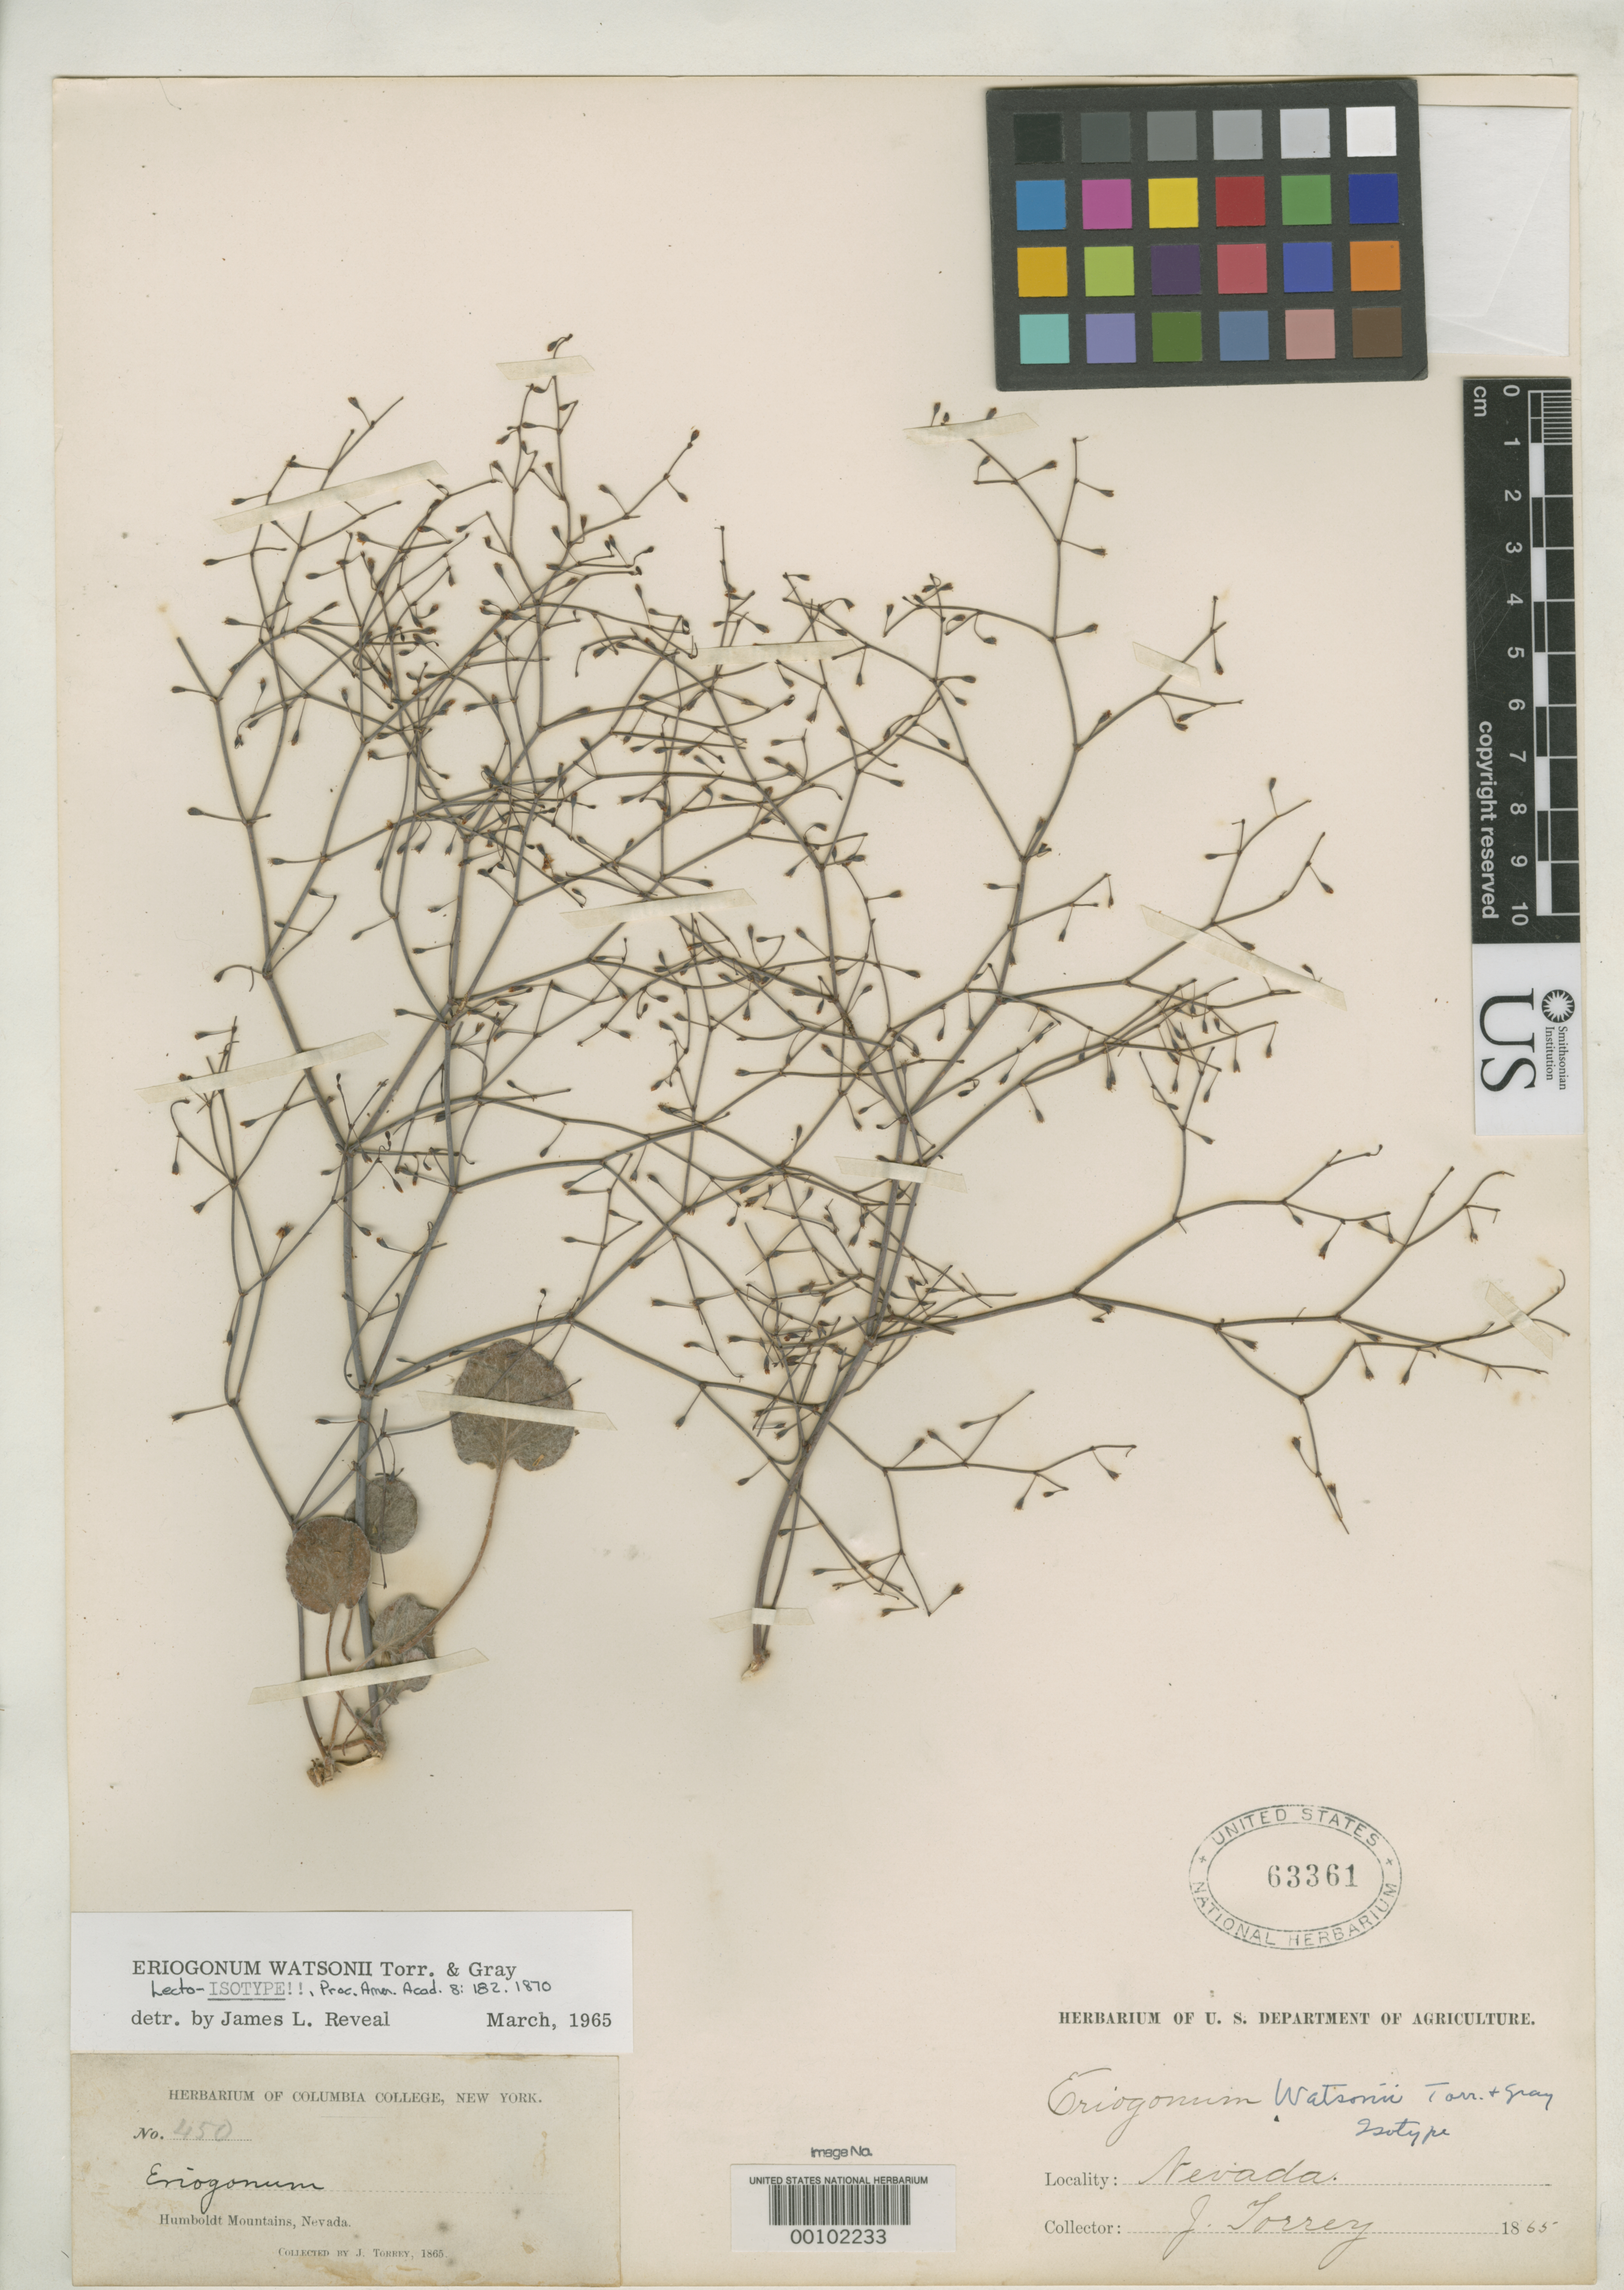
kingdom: Plantae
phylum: Tracheophyta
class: Magnoliopsida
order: Caryophyllales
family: Polygonaceae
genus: Eriogonum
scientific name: Eriogonum watsonii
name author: Torr. & A. Gray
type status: Isolectotype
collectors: J. Torrey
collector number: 450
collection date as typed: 1865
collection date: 1865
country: United States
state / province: Nevada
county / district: Elko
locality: Humboldt Mts.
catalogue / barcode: US 63361